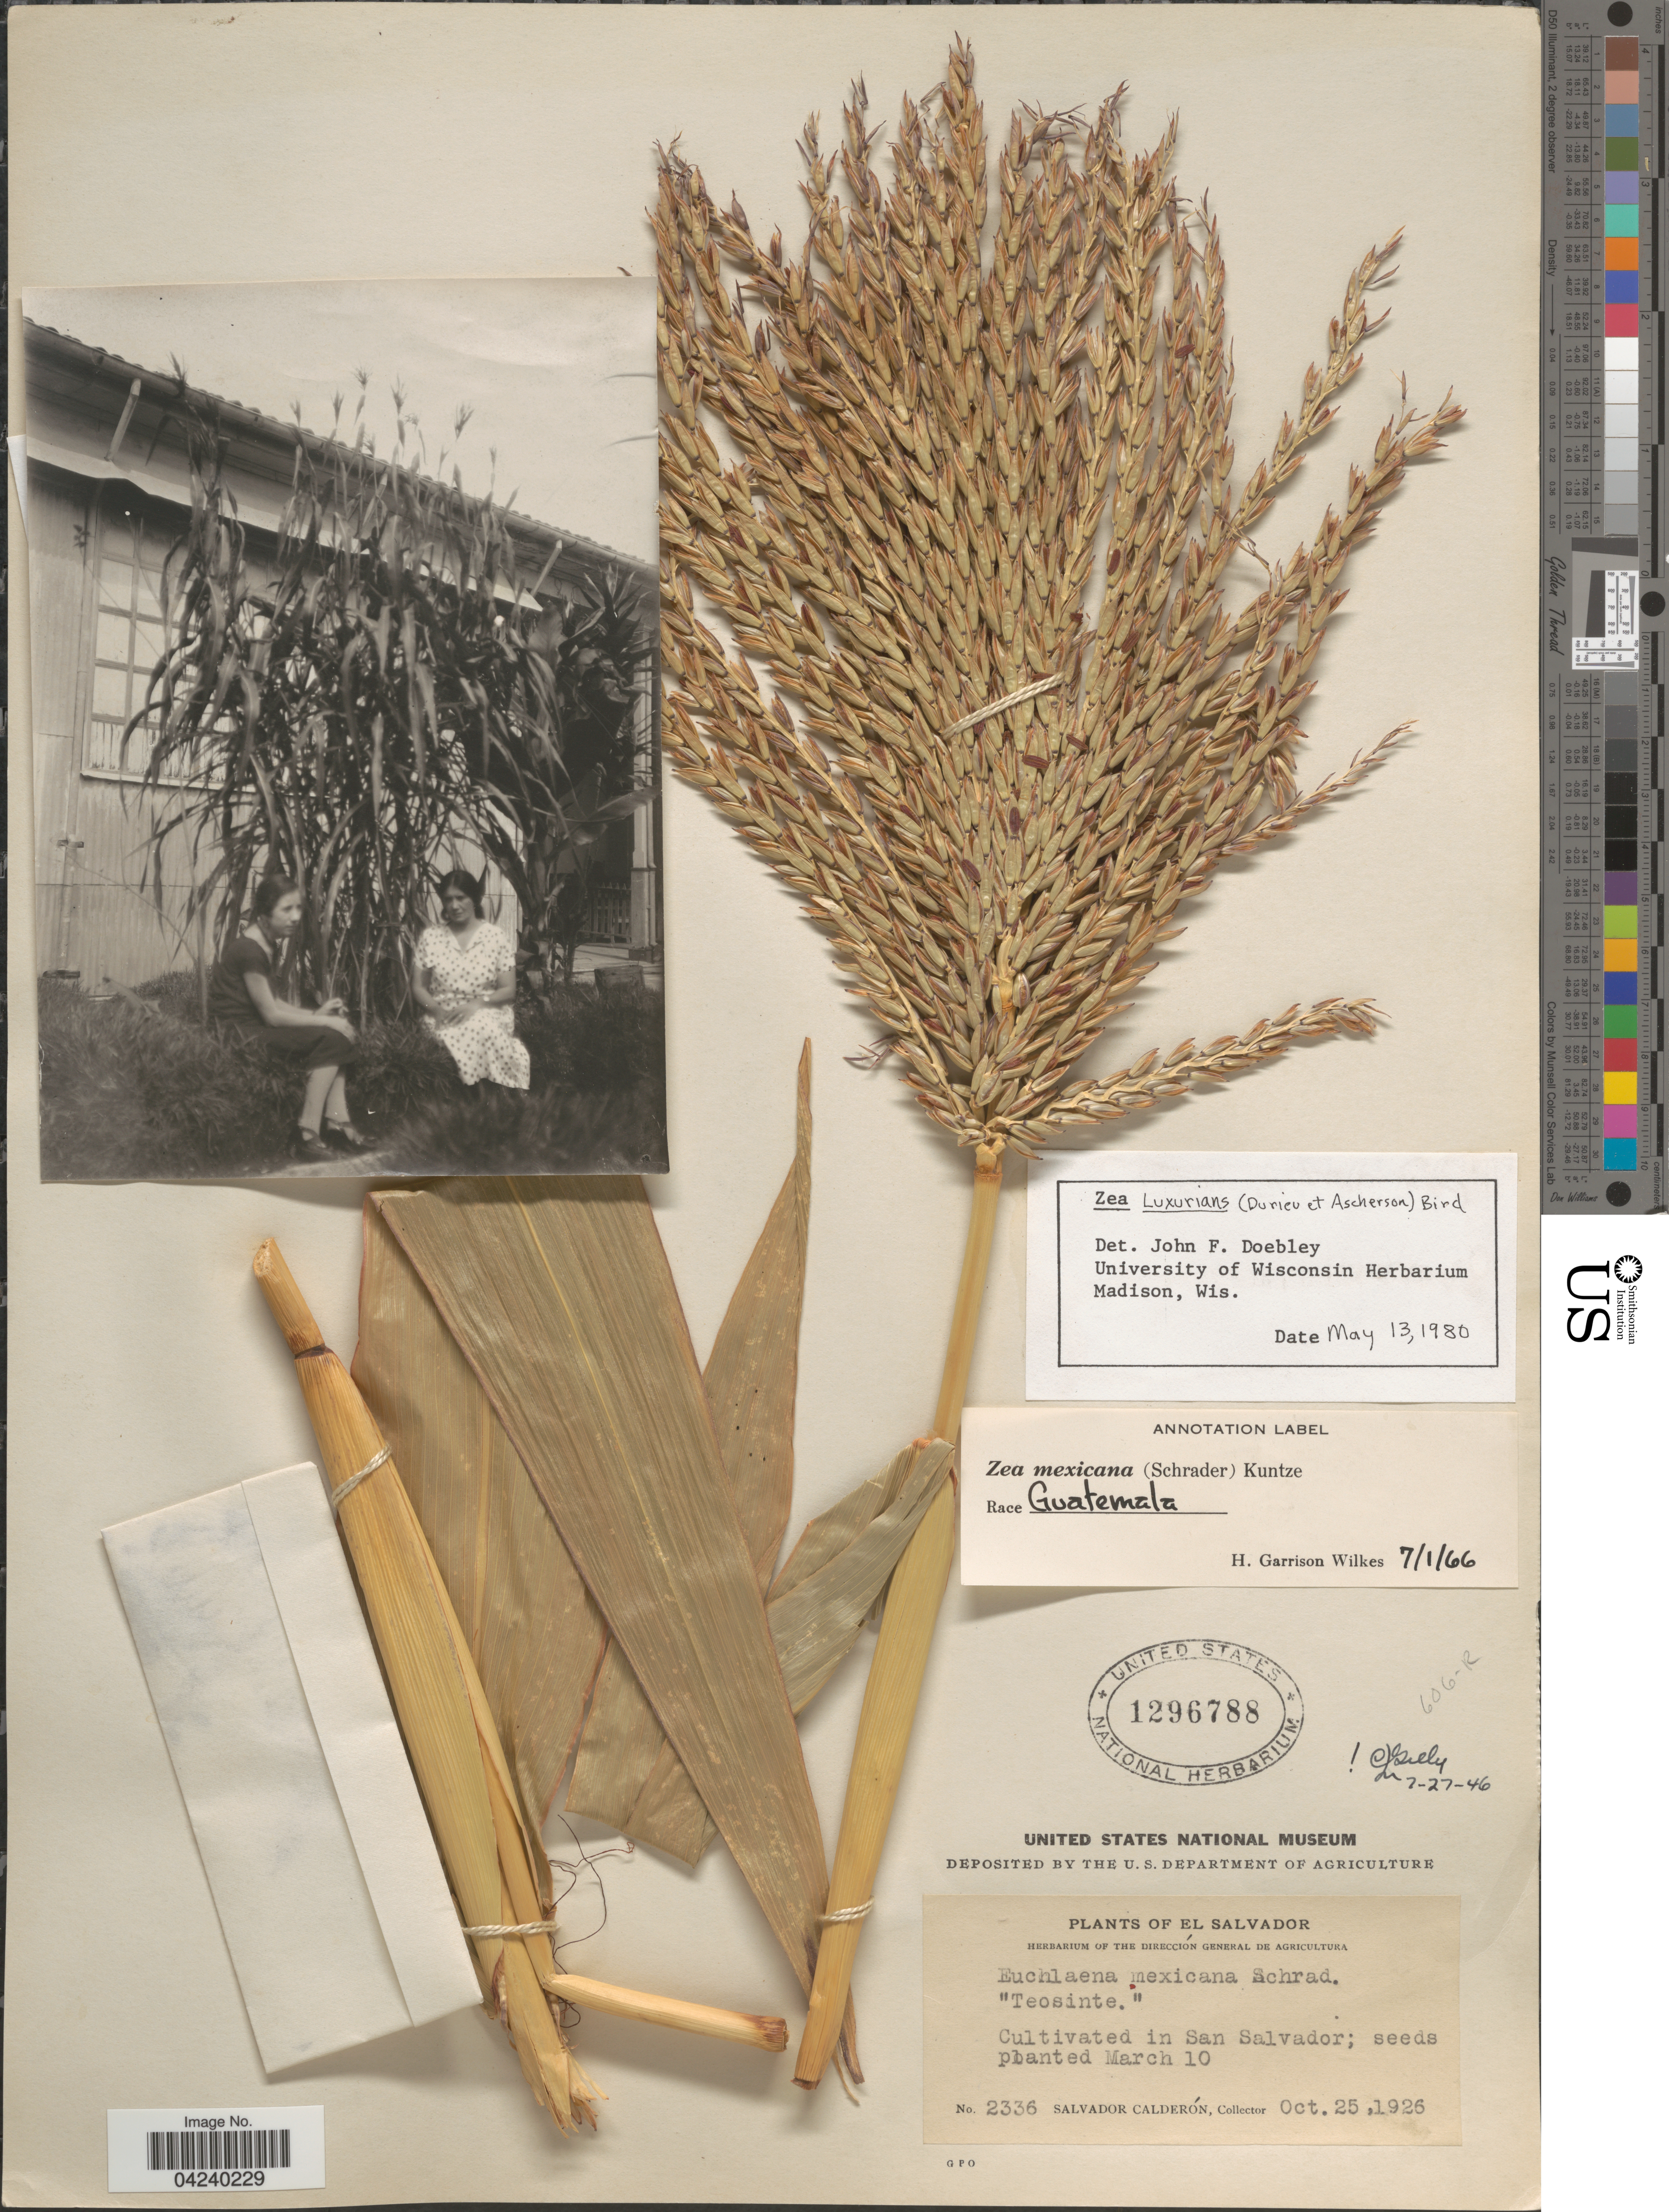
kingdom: Plantae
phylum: Tracheophyta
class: Liliopsida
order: Poales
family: Poaceae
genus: Zea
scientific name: Zea luxurians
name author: (Durieu & Asch.) R.M. Bird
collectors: S. Calderón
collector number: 2336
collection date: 1925-10-25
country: El Salvador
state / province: San Salvador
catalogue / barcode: US 1296788